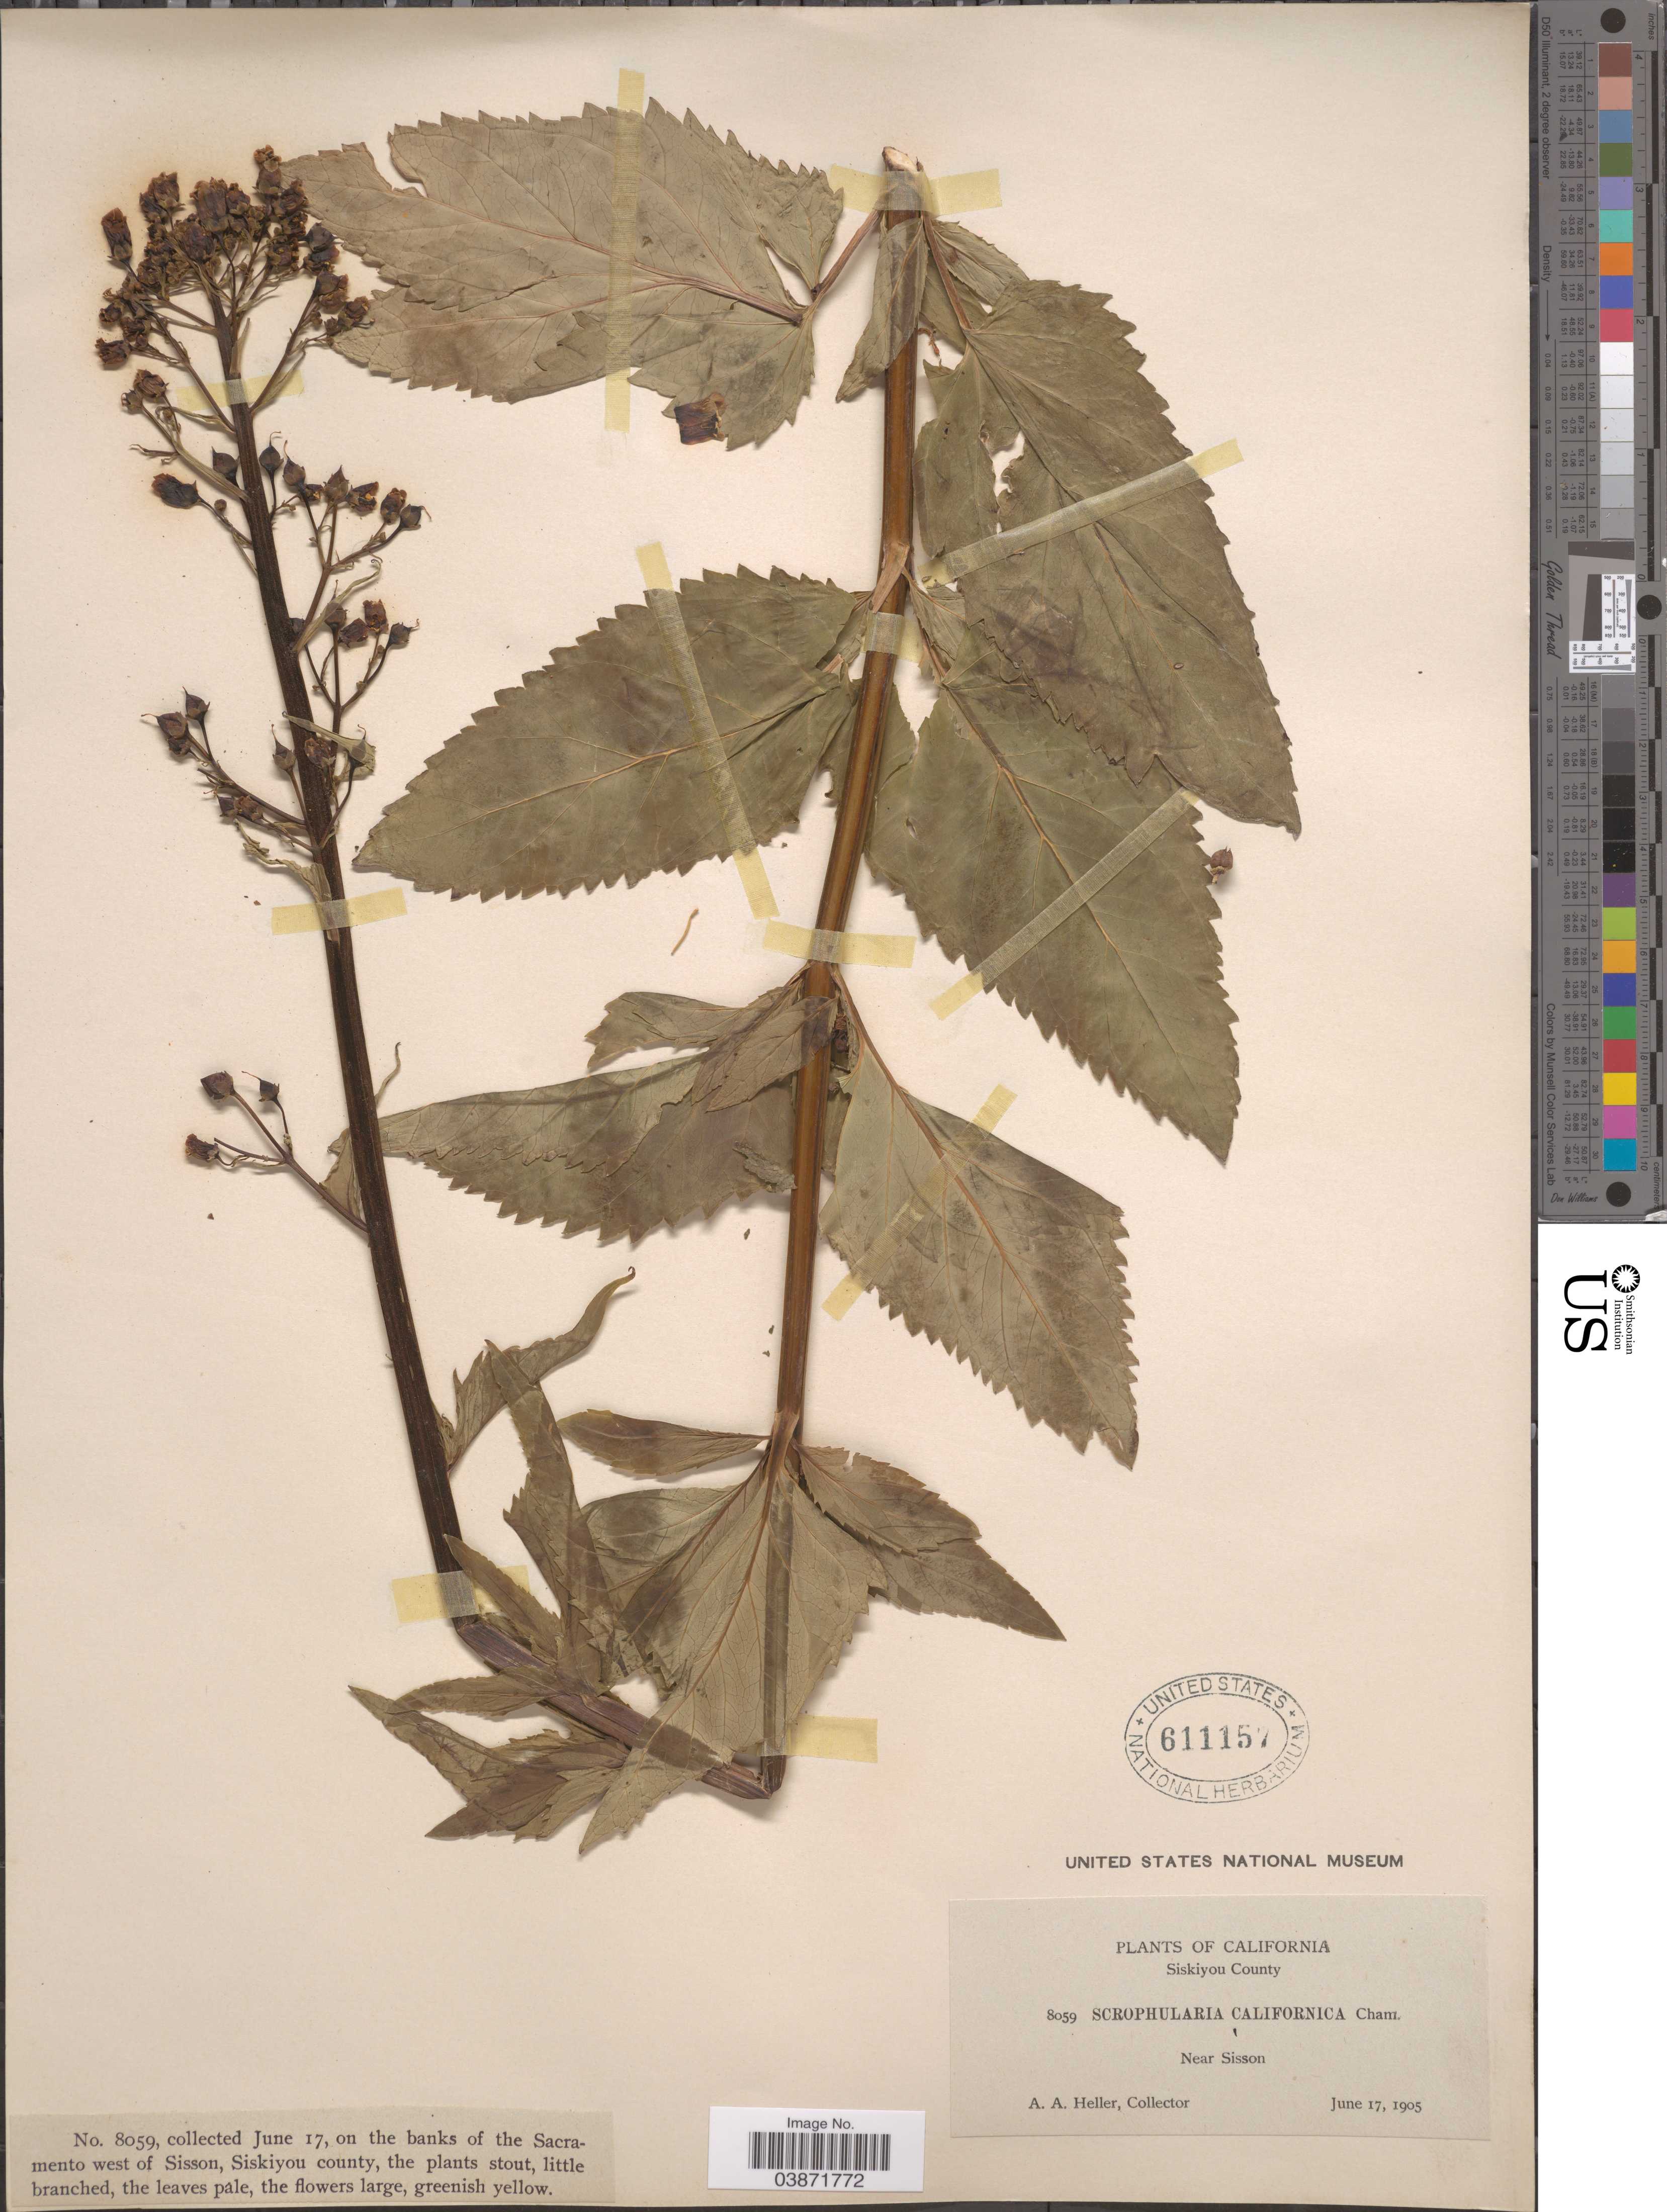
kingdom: Plantae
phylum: Tracheophyta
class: Magnoliopsida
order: Lamiales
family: Scrophulariaceae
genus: Scrophularia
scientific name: Scrophularia californica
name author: Cham. & Schltdl.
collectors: A. A. Heller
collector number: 8059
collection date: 1905-06-17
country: United States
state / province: California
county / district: Siskiyou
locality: Siskiyou County. Near Sisson. On the banks of the Sacramento west of Sisson.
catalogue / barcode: US 611157